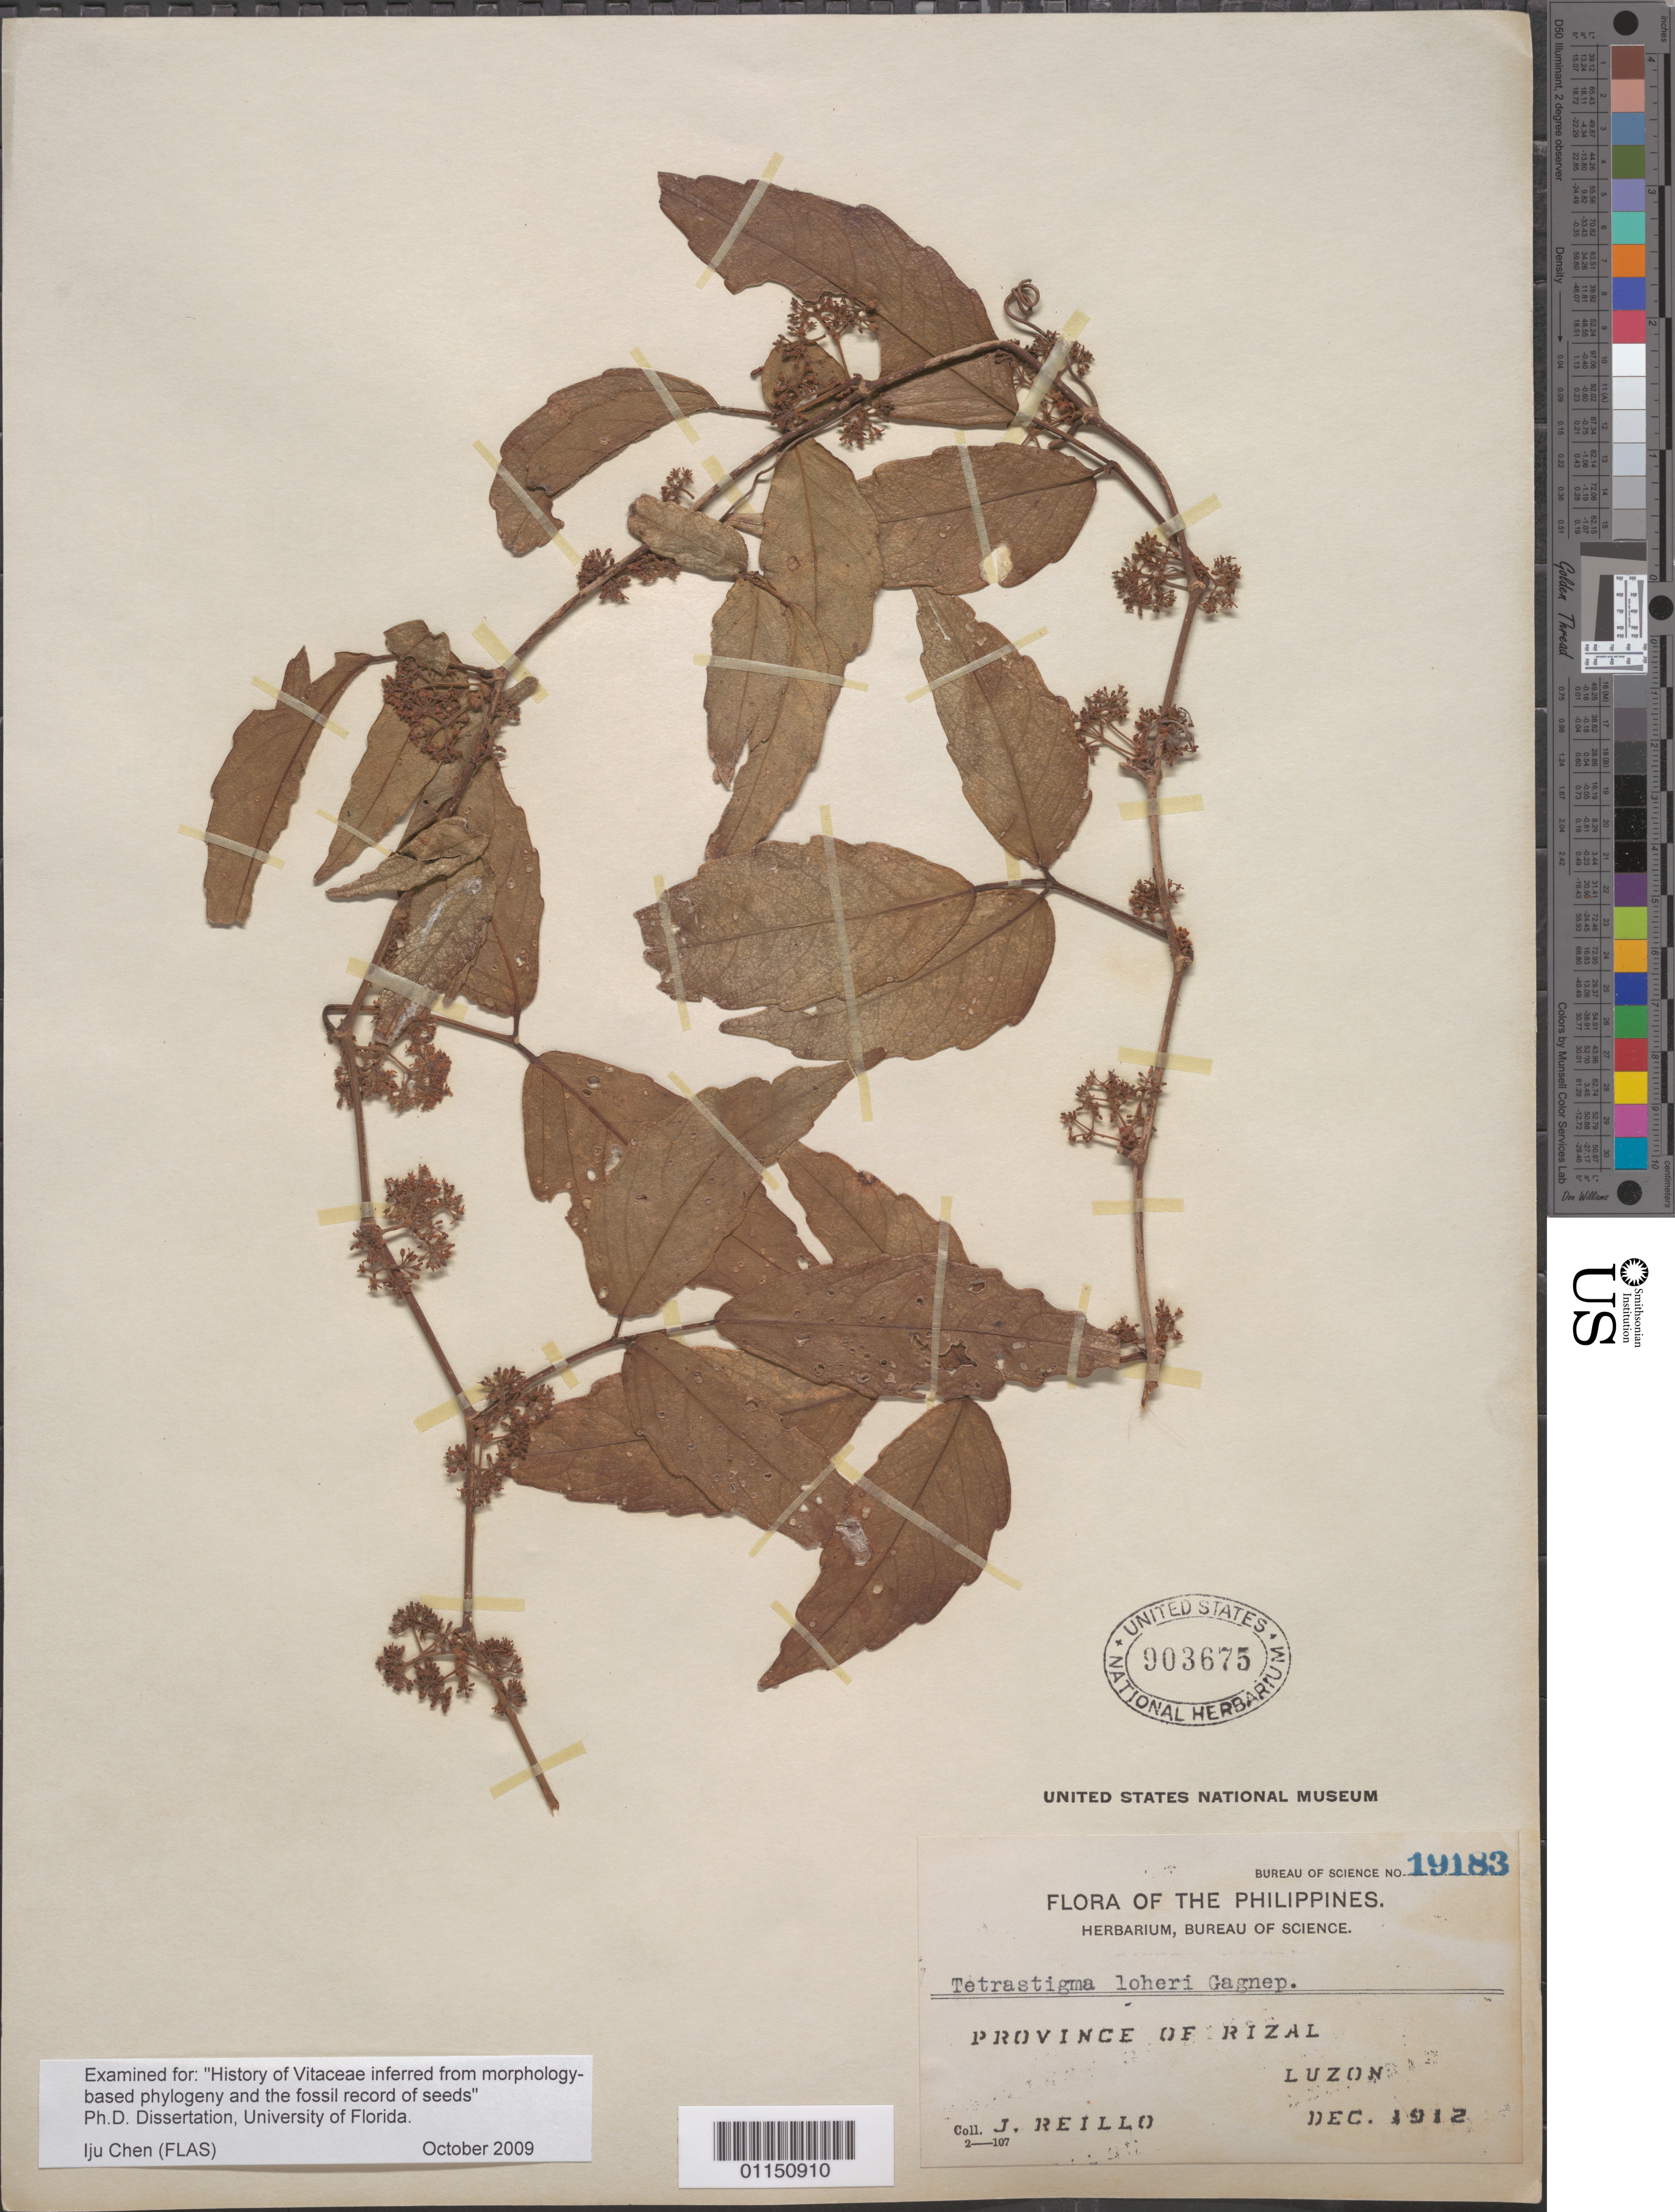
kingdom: Plantae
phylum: Tracheophyta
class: Magnoliopsida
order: Vitales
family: Vitaceae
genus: Tetrastigma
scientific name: Tetrastigma loheri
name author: Gagnep.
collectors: J. Reillo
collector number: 19183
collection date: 1912-12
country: Philippines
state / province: Calabarzon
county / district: Rizal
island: Luzon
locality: Luzon.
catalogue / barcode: US 903675